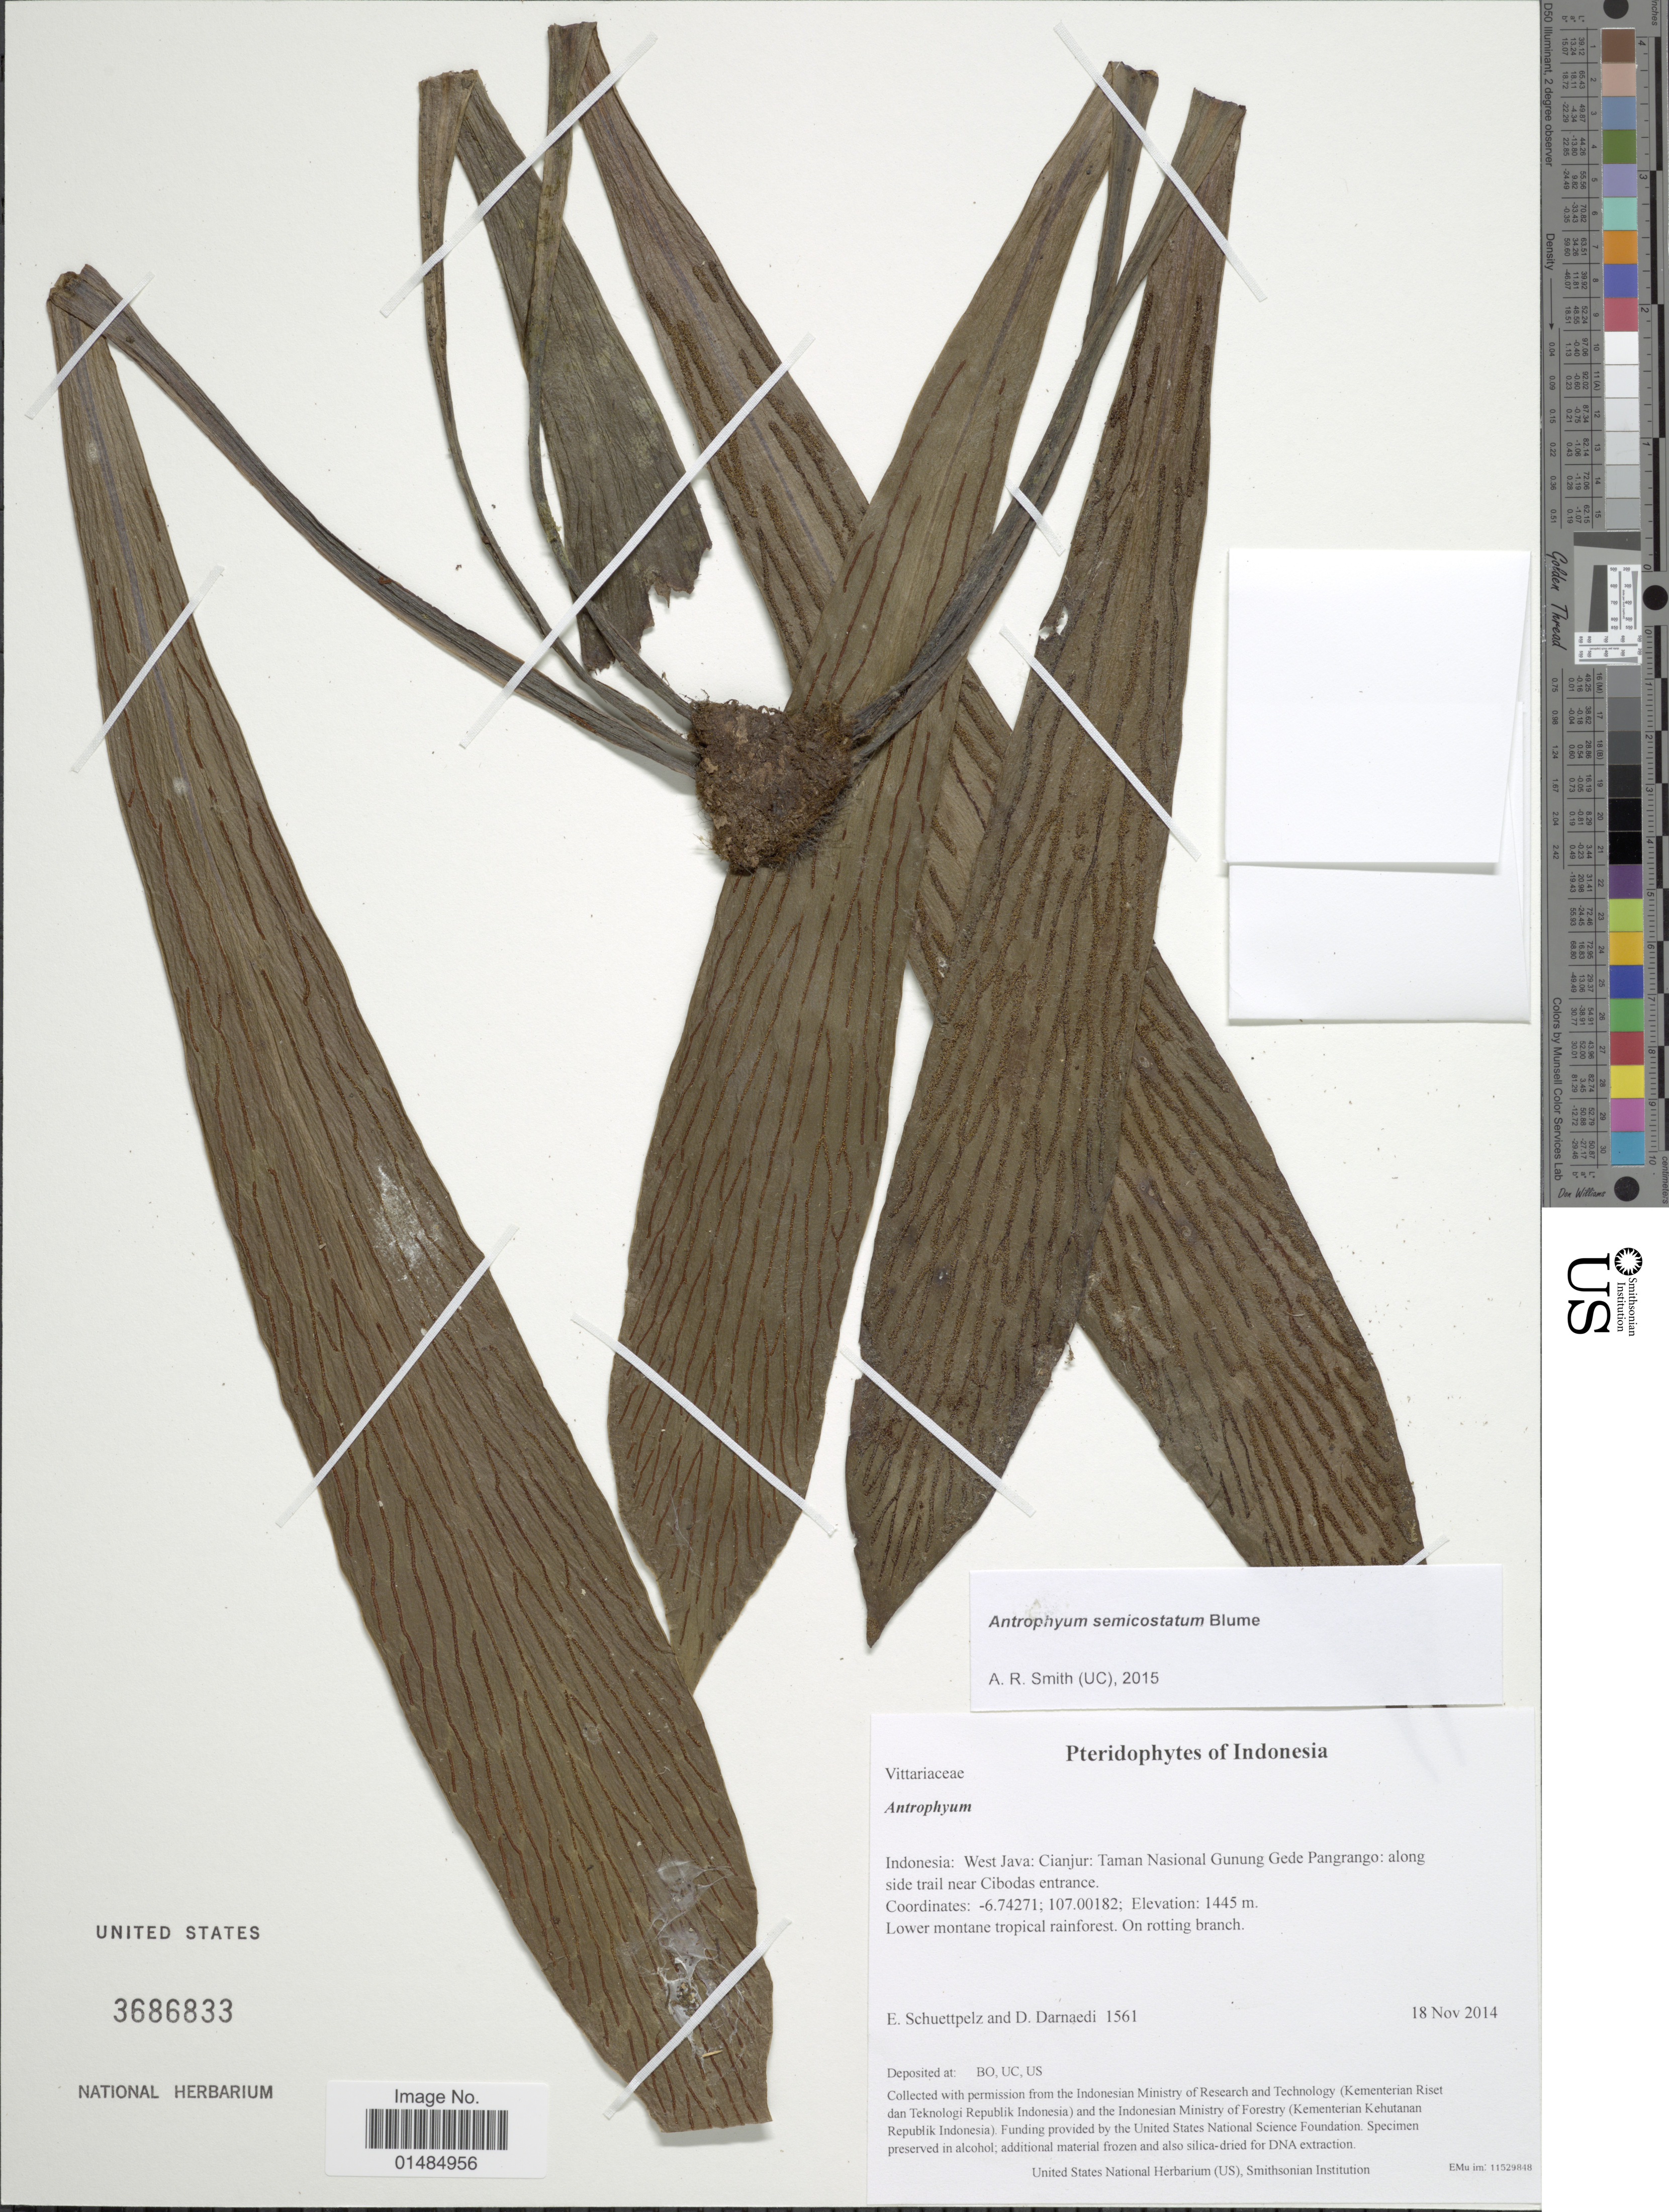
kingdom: Plantae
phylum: Tracheophyta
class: Polypodiopsida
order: Polypodiales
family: Pteridaceae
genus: Antrophyum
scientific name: Antrophyum sp.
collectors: E. Schuettpelz & D. Darnaedi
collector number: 1561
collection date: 2014-11-18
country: Indonesia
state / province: Java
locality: West Java: Cianjur: Taman Nasional Gunung Gede Pangrango: along side trail near Cibodas entgrance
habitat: Lower montane tropical rainforest.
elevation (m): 1445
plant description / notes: Collected with permission from the Indonesian Ministry of Research and Technology (Kementerian Riset dan Teknologi Republik Indonesia) and the Indonesian Ministry of Forestry (Kementerian Kehutanan Republik Indonesia).; Funding provided by the United States National Science Foundation.; Specimen preserved in alcohol; additional material frozen and also silica-dried for DNA extraction.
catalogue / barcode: US 3686833